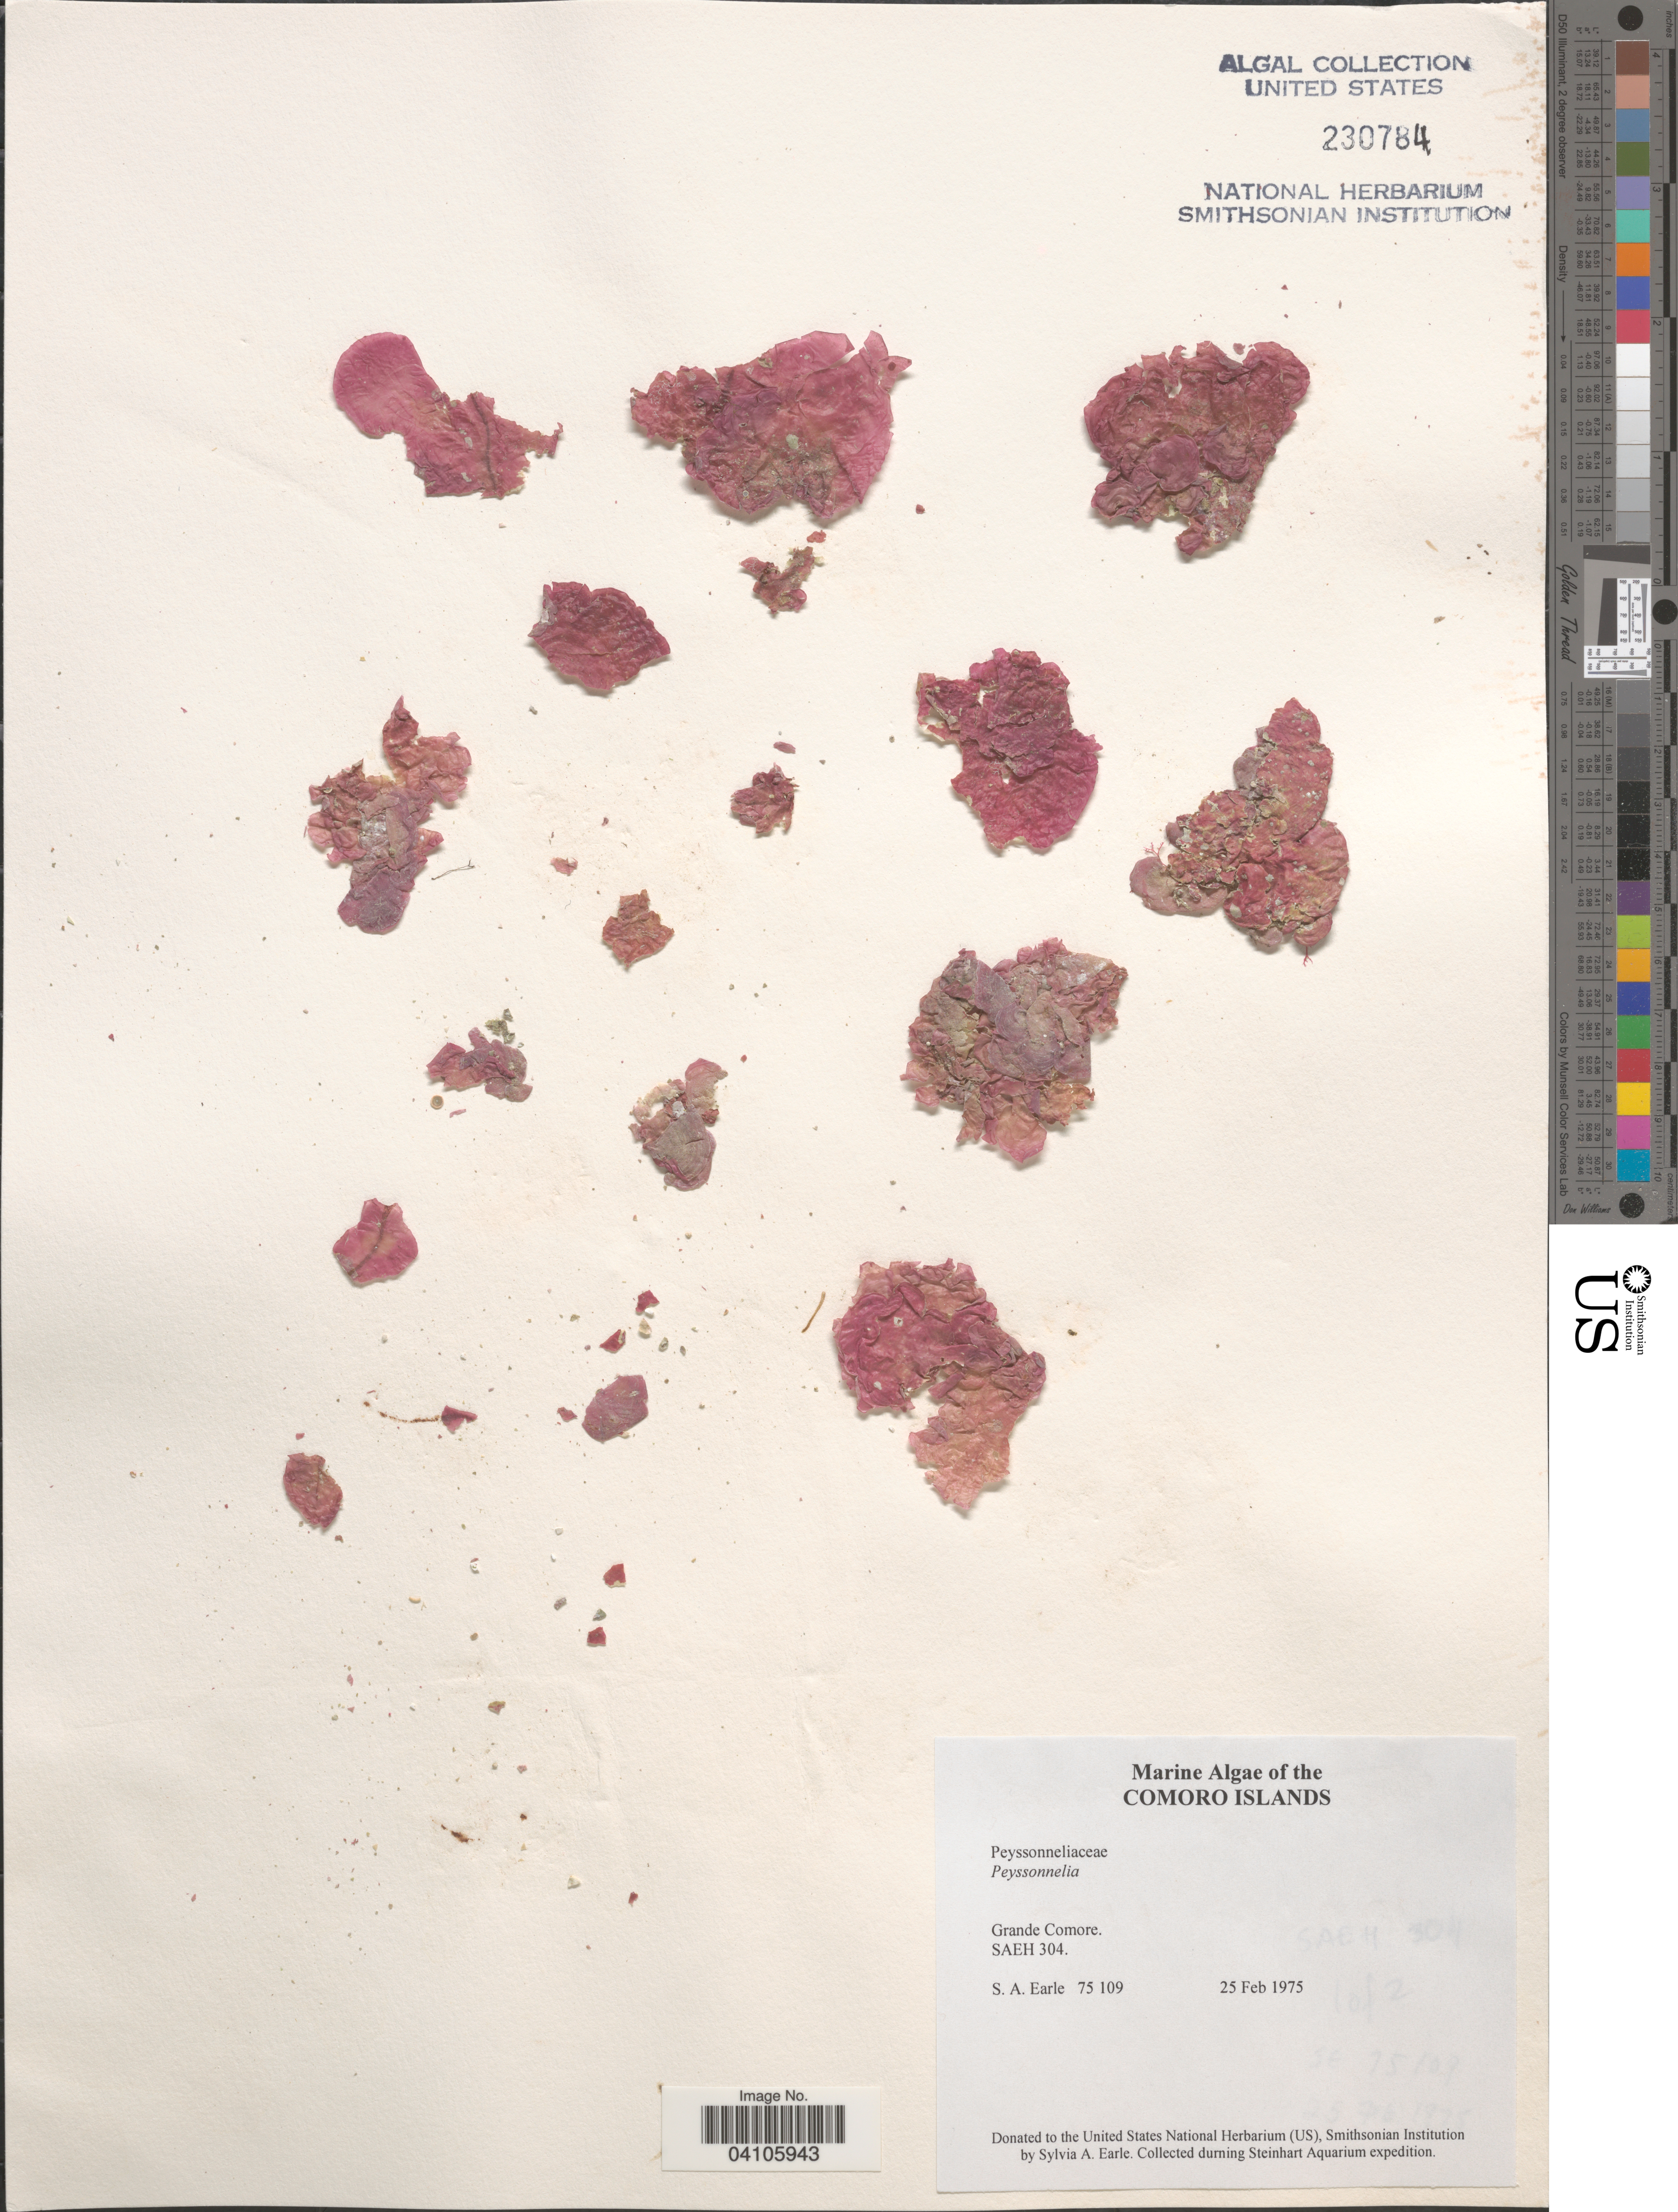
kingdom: Plantae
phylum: Rhodophyta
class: Florideophyceae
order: Peyssonneliales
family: Peyssonneliaceae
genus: Peyssonnelia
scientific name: Peyssonnelia sp.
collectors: S. A. Earle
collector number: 75109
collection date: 1975-02-25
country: Comoros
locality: Grande Comore. Steinhart Aquarium expedition.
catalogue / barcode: US 230784